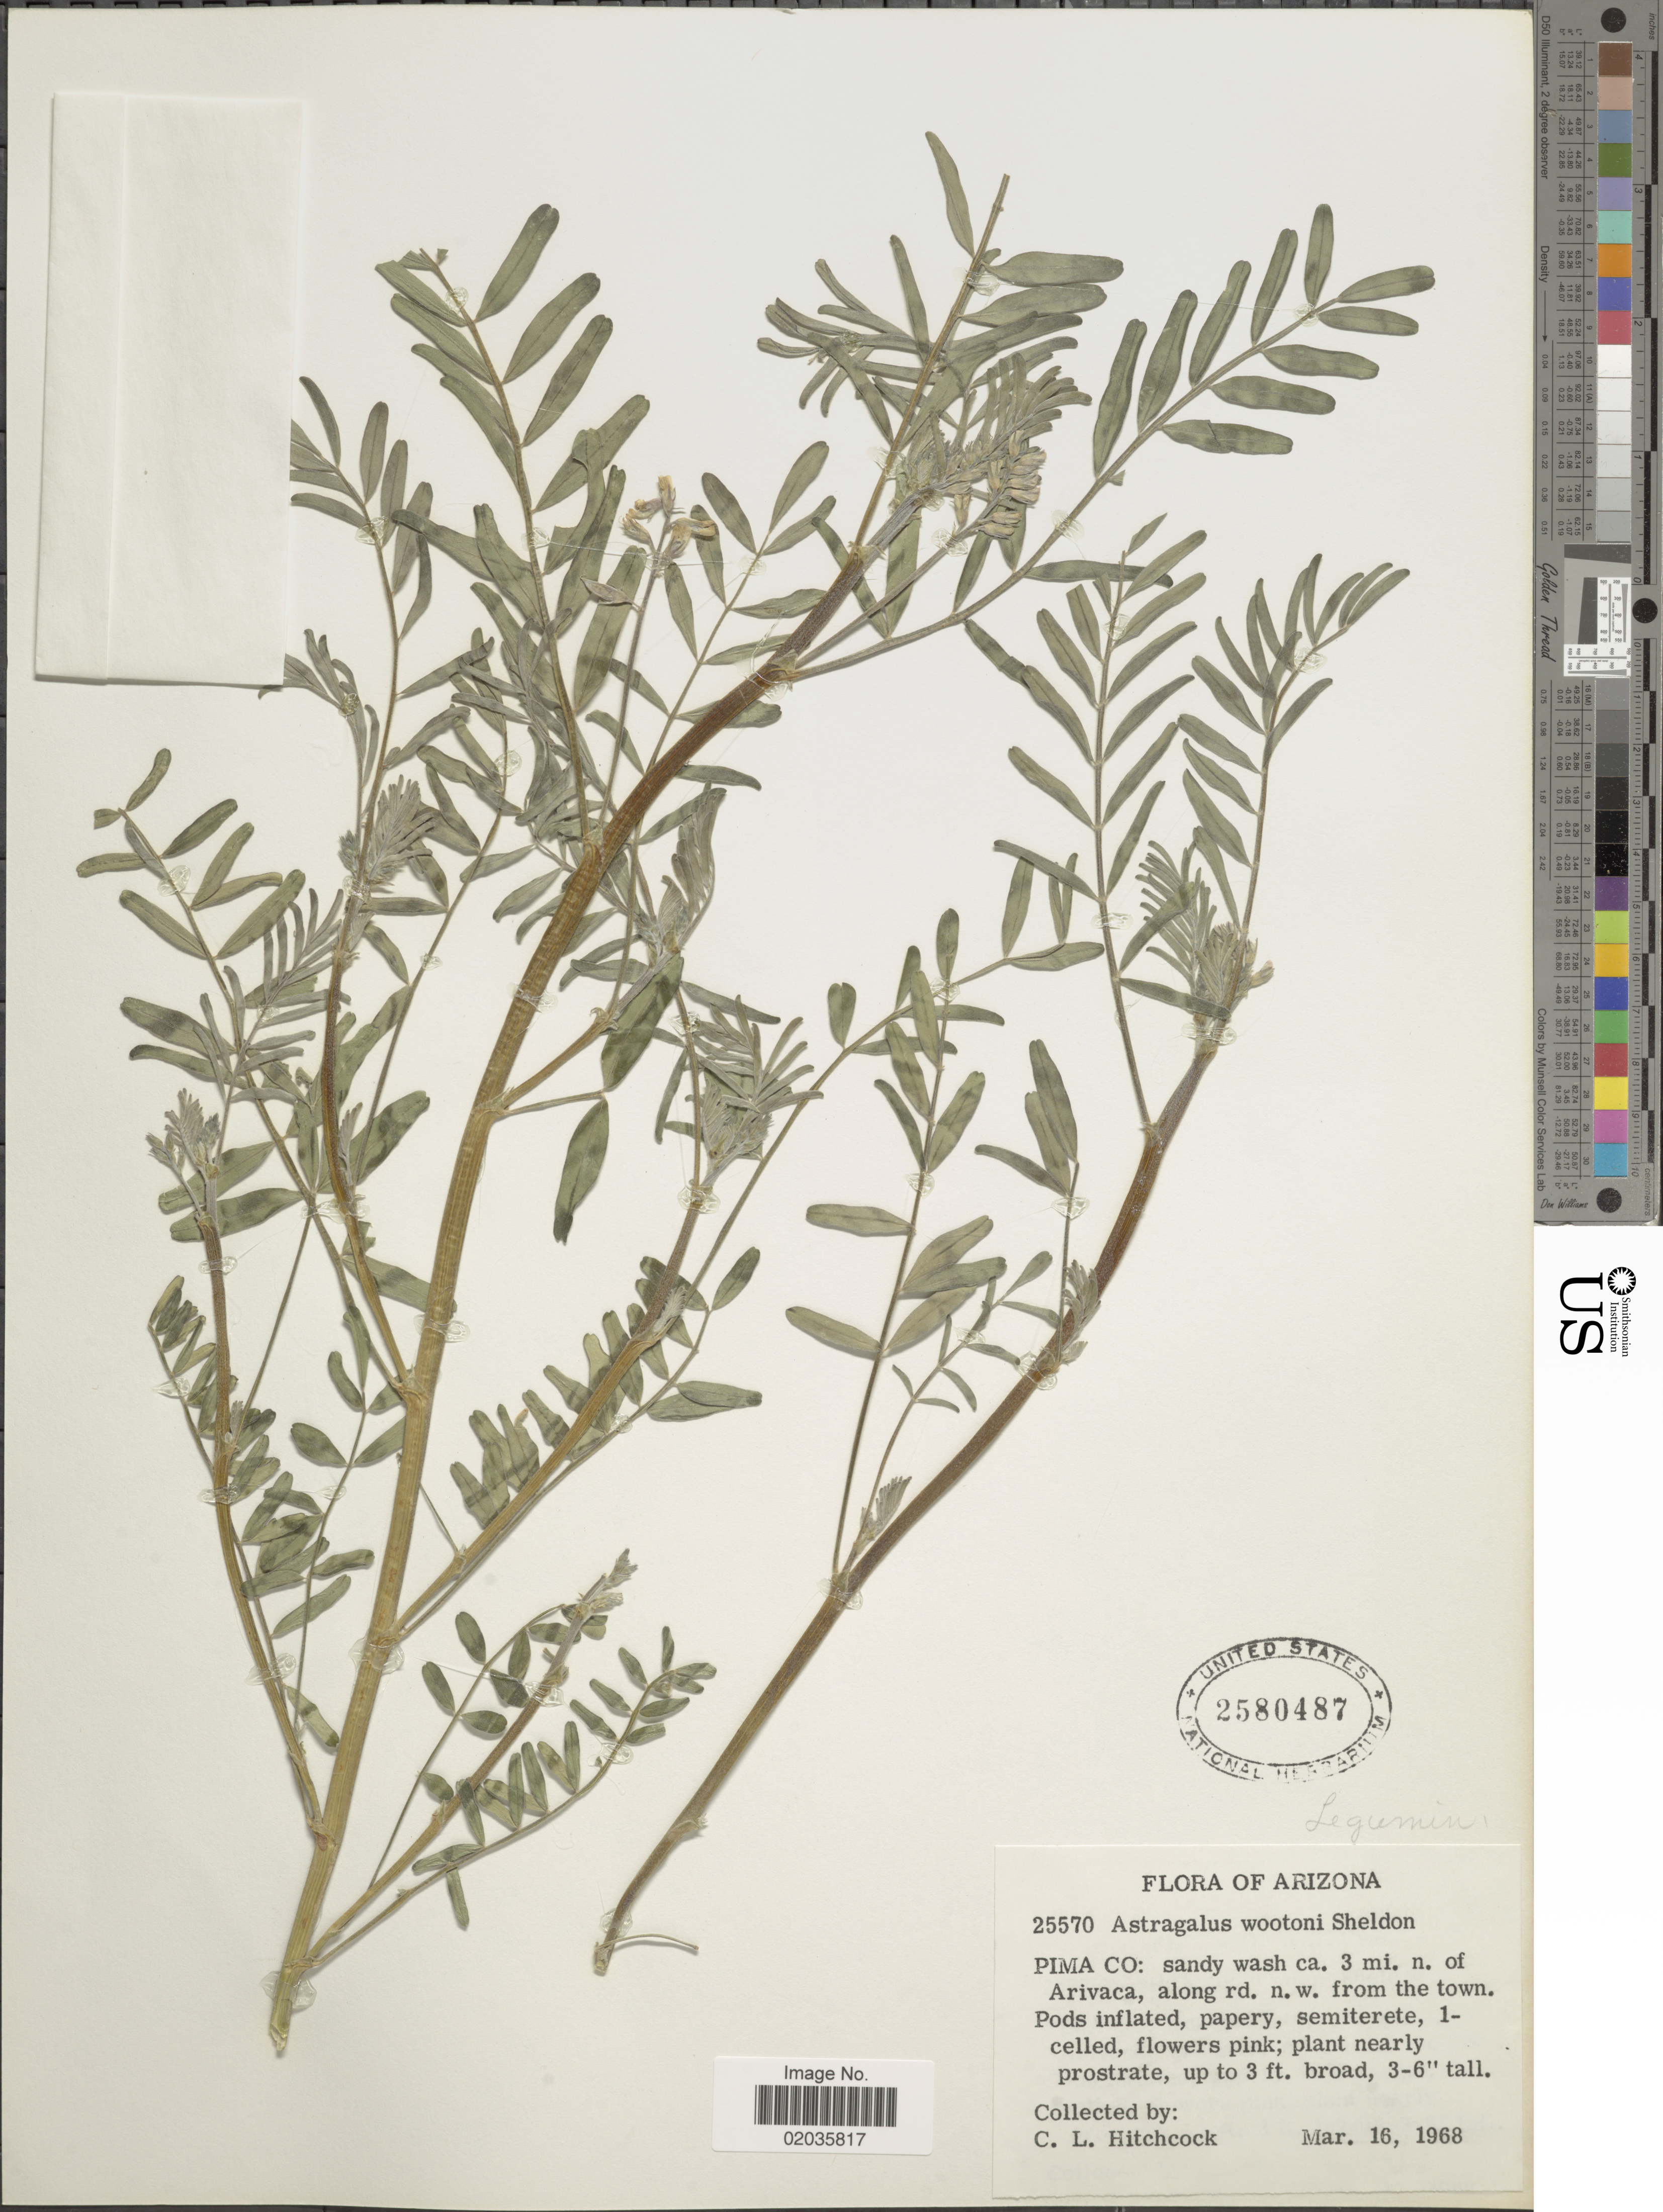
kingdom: Plantae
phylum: Tracheophyta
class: Magnoliopsida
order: Fabales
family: Fabaceae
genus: Astragalus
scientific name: Astragalus wootonii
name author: E. Sheld.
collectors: C. L. Hitchcock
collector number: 25570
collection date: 1968-03-16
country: United States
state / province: Arizona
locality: Pima Co: sandy wash ca. 3 mi. n. of Arivaca, along rd. n.w. from the town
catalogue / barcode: US 2580487